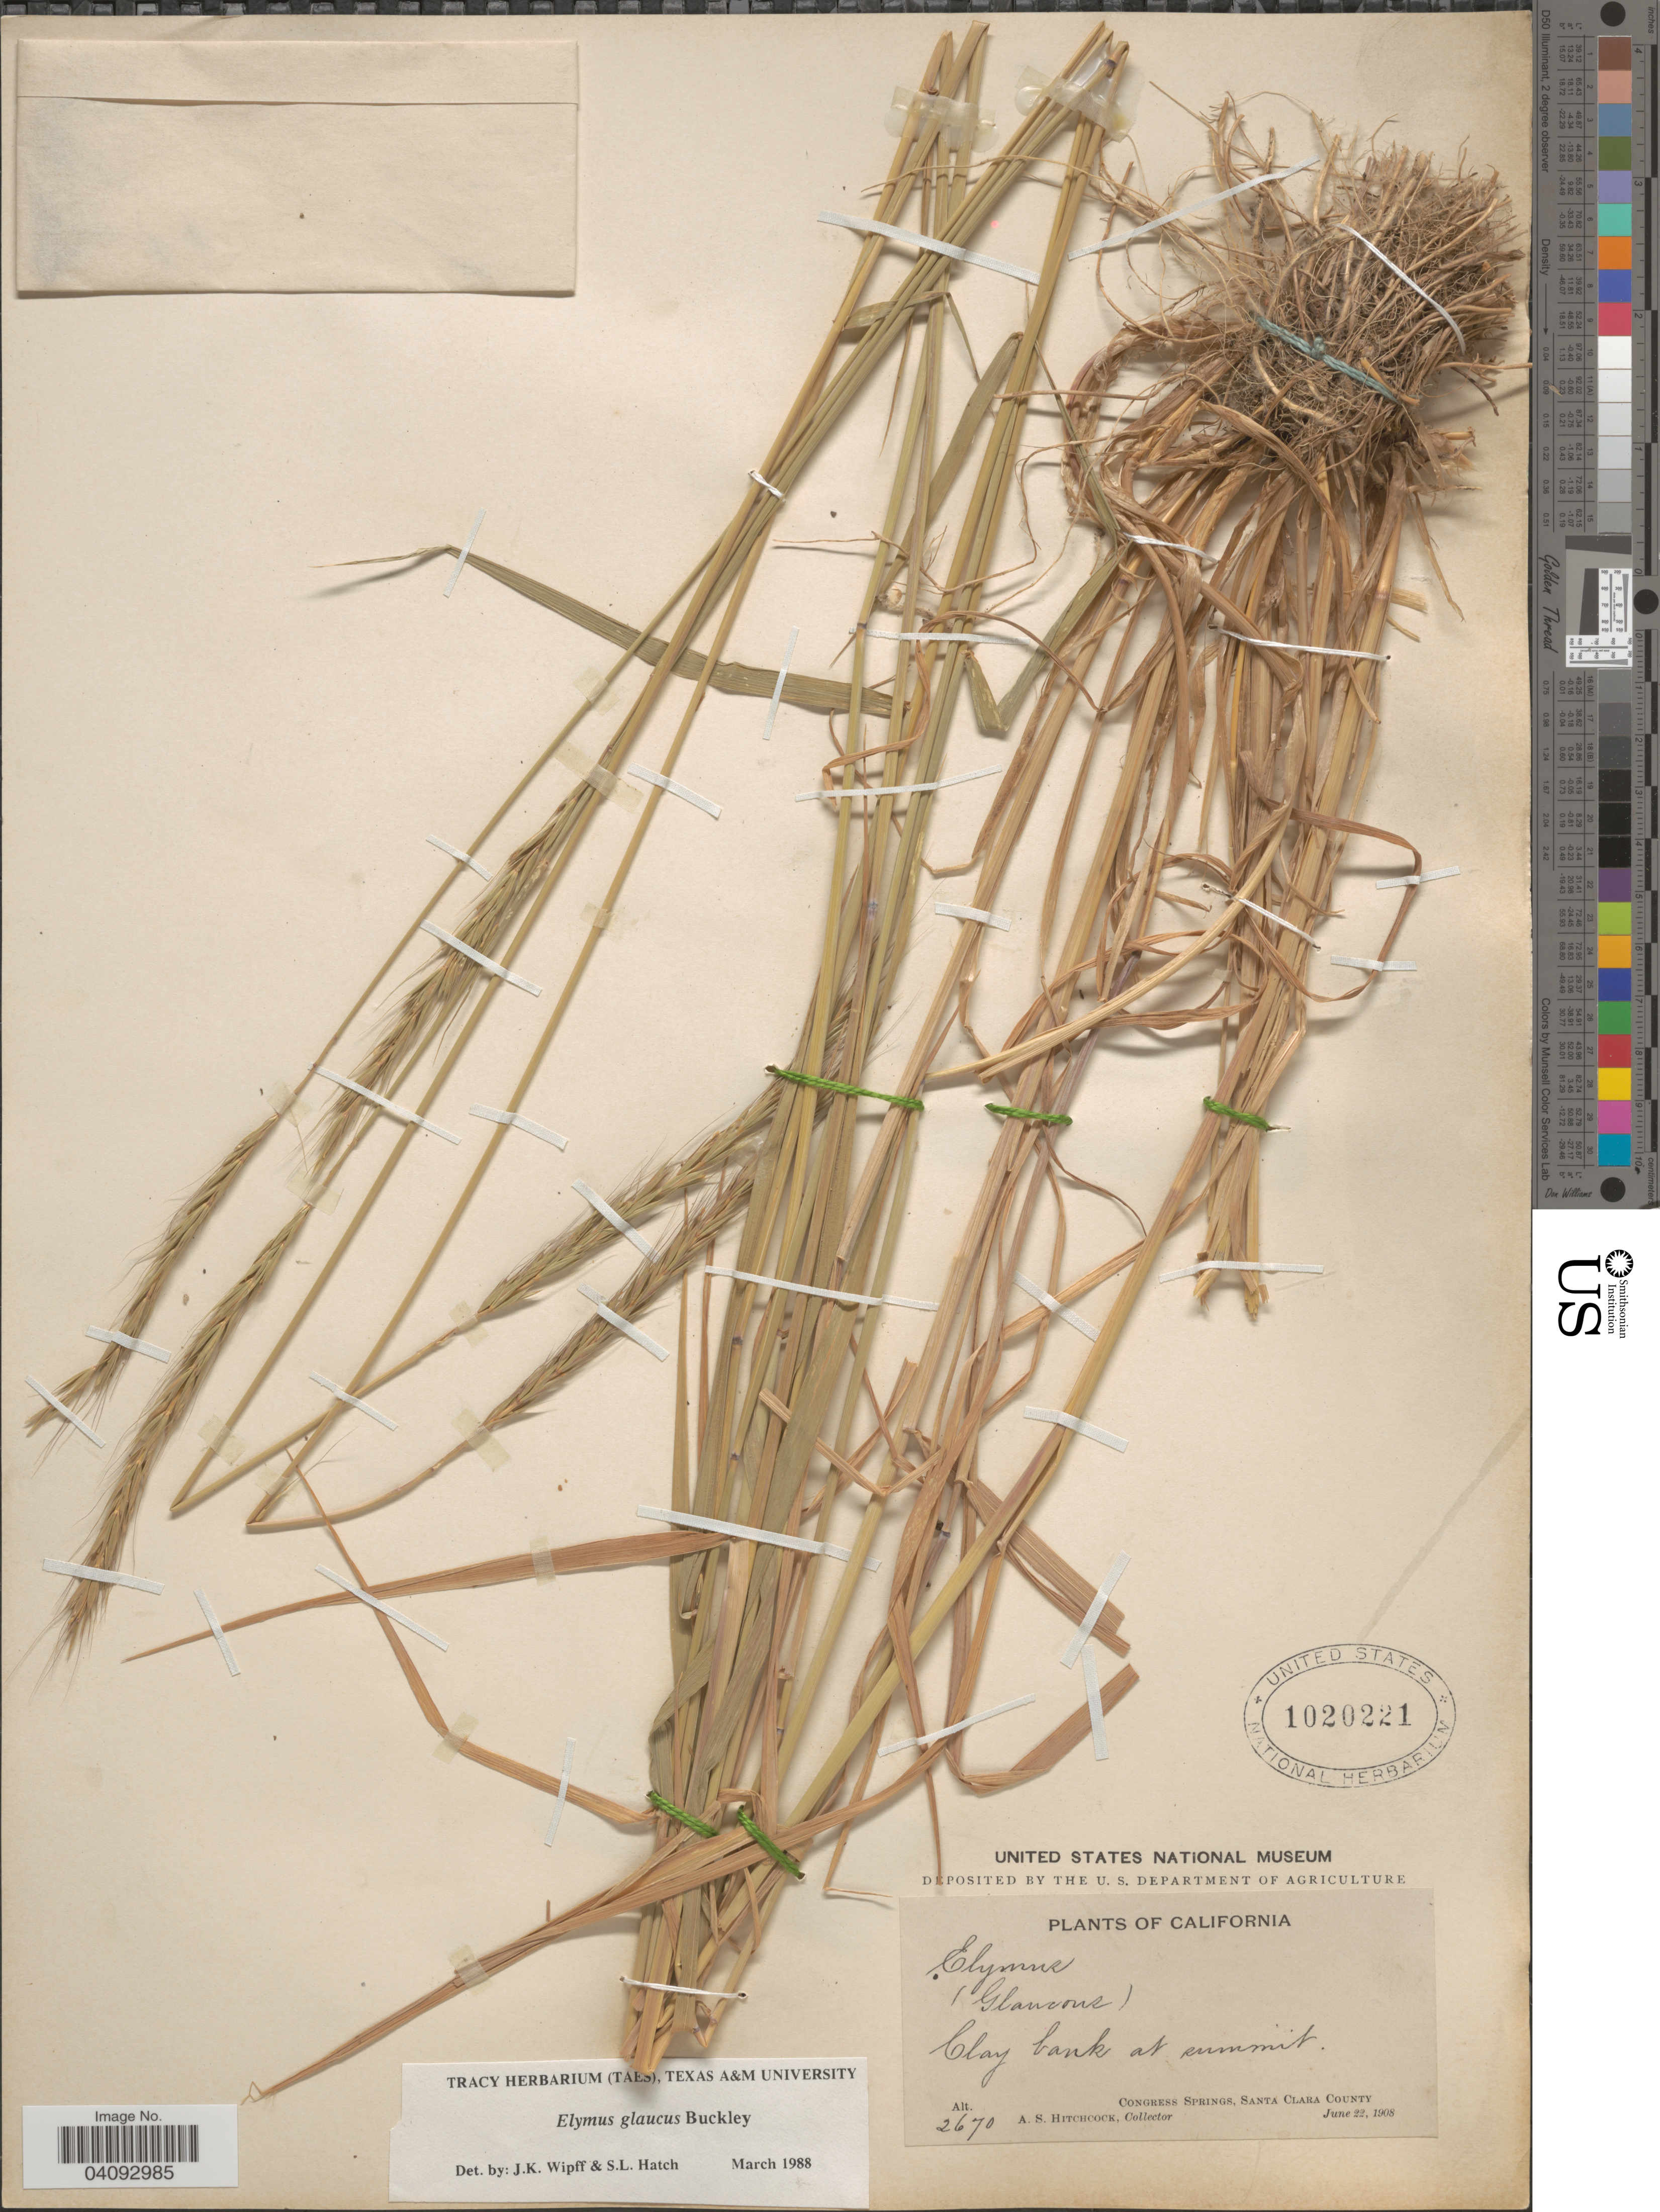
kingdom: Plantae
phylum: Tracheophyta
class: Liliopsida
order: Poales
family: Poaceae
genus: Elymus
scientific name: Elymus glaucus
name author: Buckley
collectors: A. S. Hitchcock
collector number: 2670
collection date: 1908-06-22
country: United States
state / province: California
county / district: Santa Clara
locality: Clay bank at summit. Congress Springs, Santa Clara County.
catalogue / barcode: US 1020221